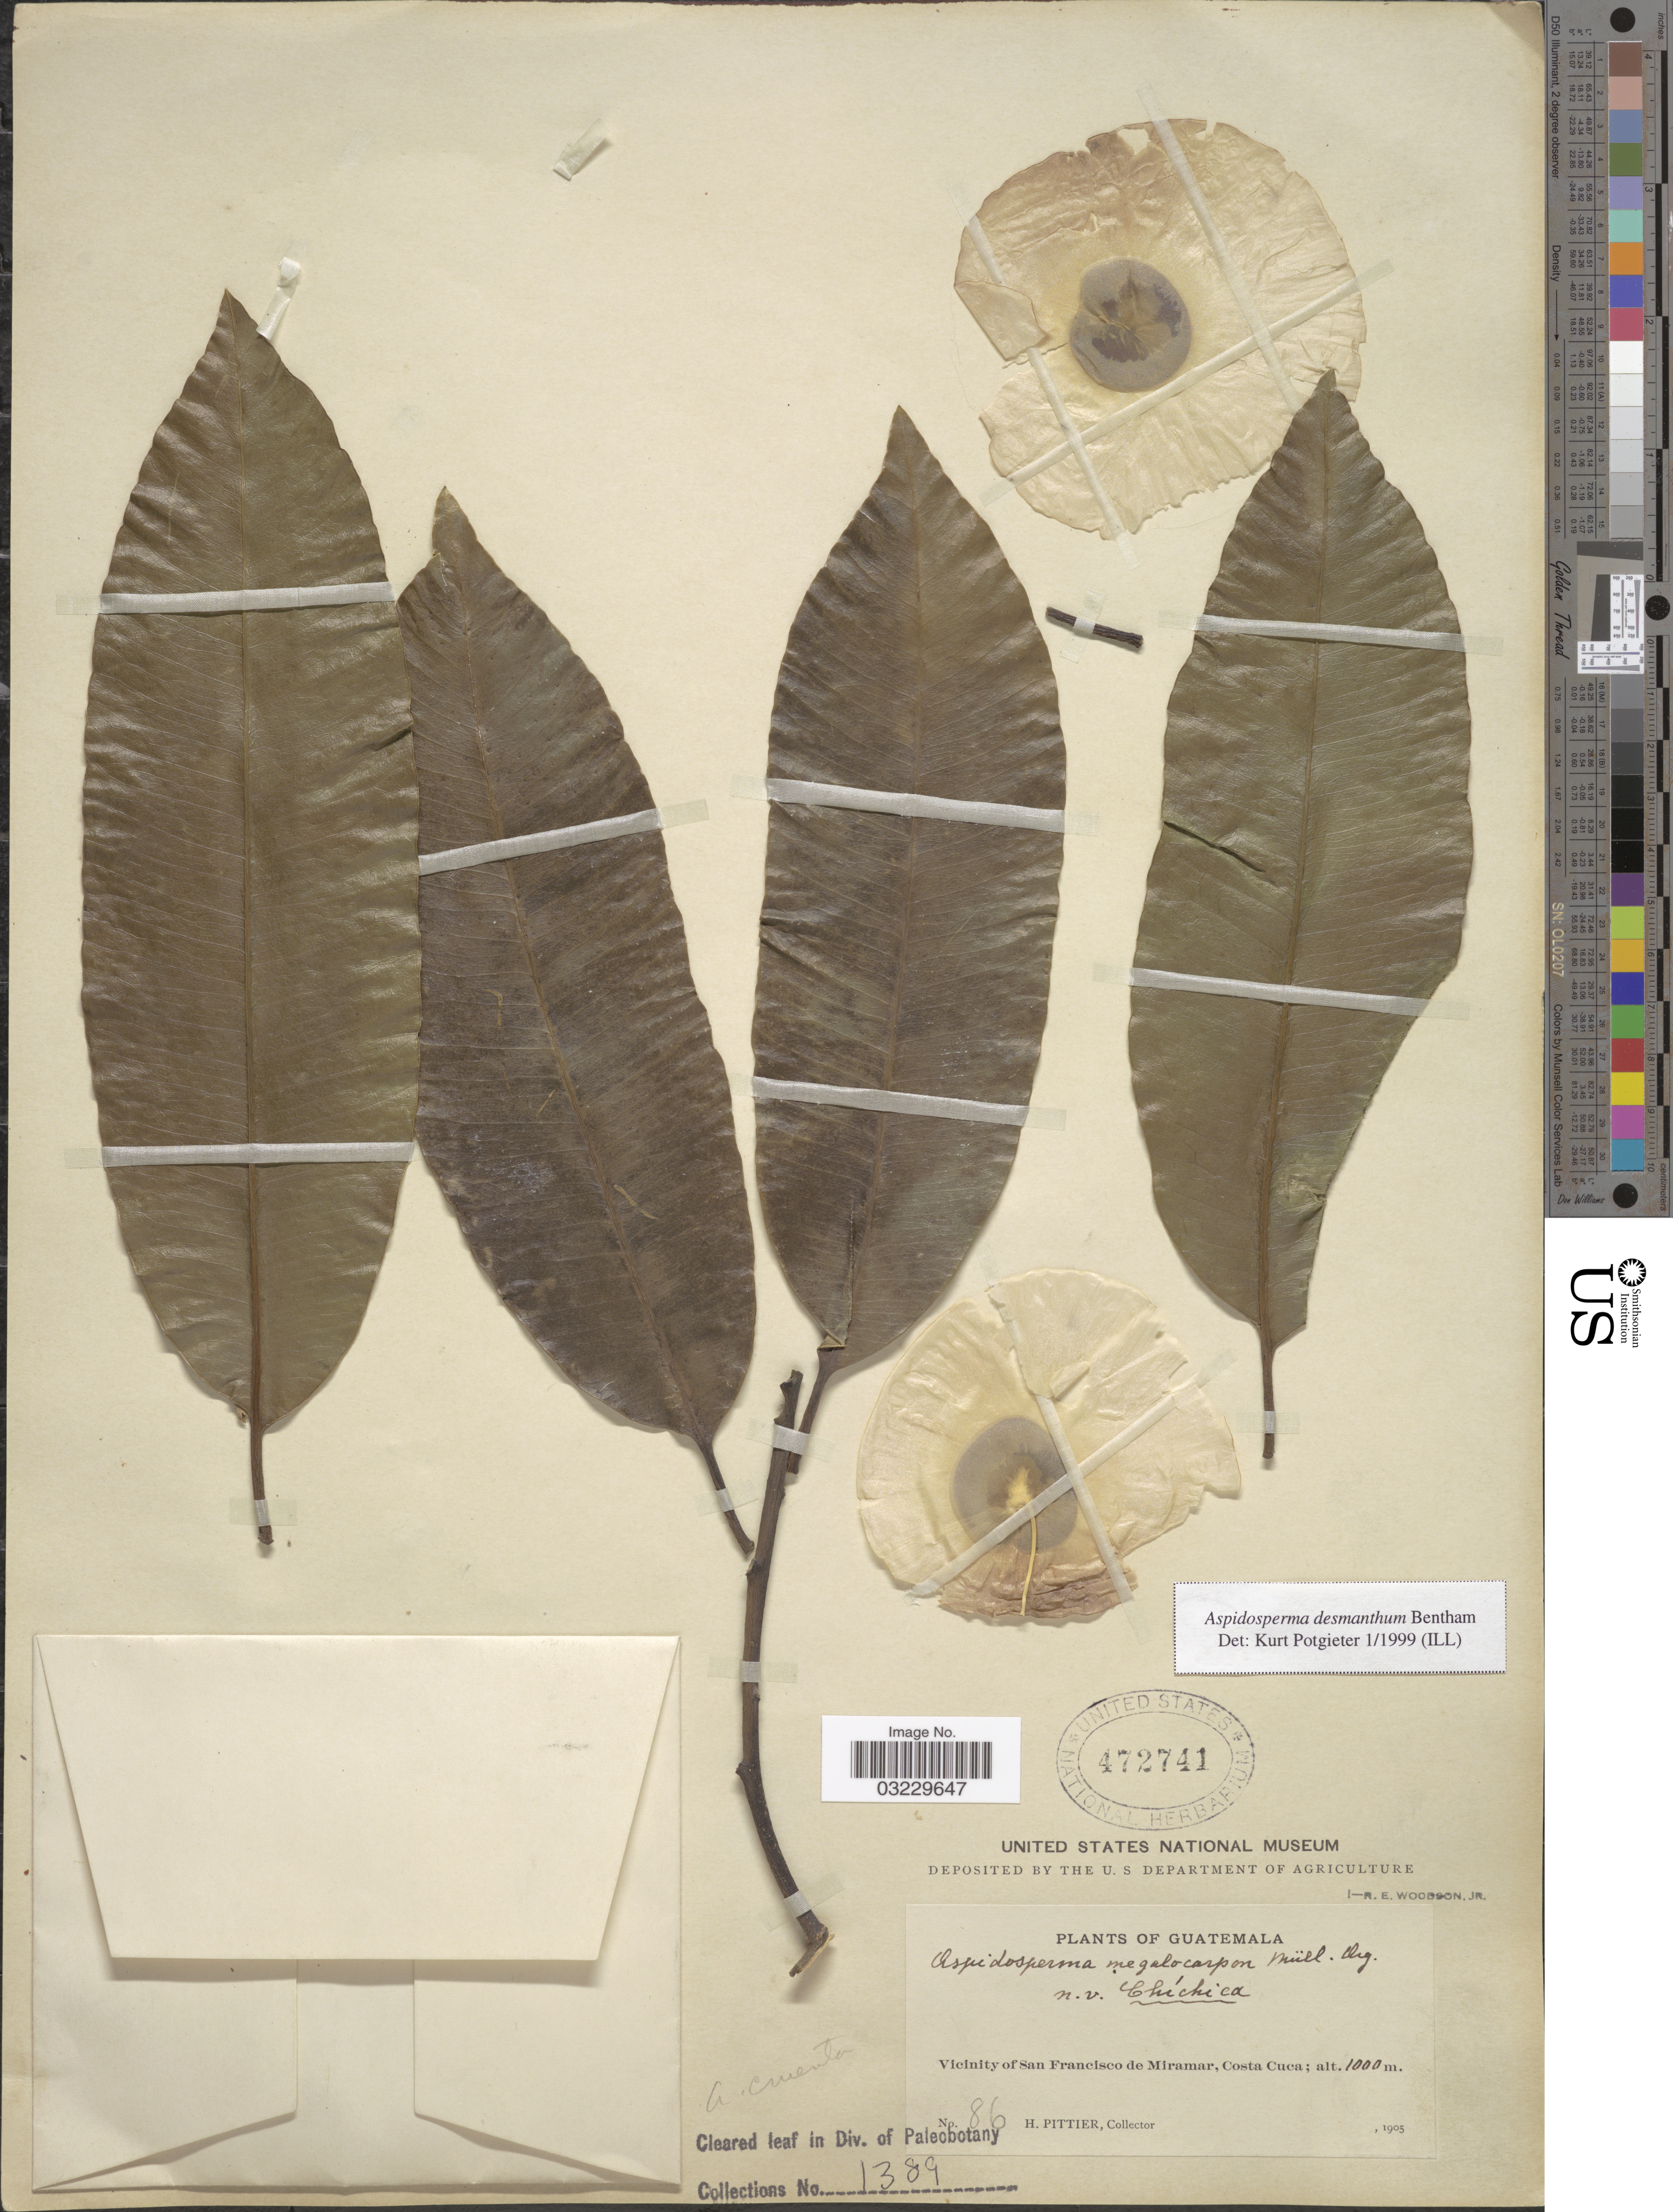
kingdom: Plantae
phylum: Tracheophyta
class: Magnoliopsida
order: Gentianales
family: Apocynaceae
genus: Aspidosperma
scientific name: Aspidosperma desmanthum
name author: Benth. ex Müll. Arg.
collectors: H. F. Pittier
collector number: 86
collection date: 1905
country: Guatemala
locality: Vicinity of San Francisco de Miramar, Costa Cuca.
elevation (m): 1000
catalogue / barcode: US 472741